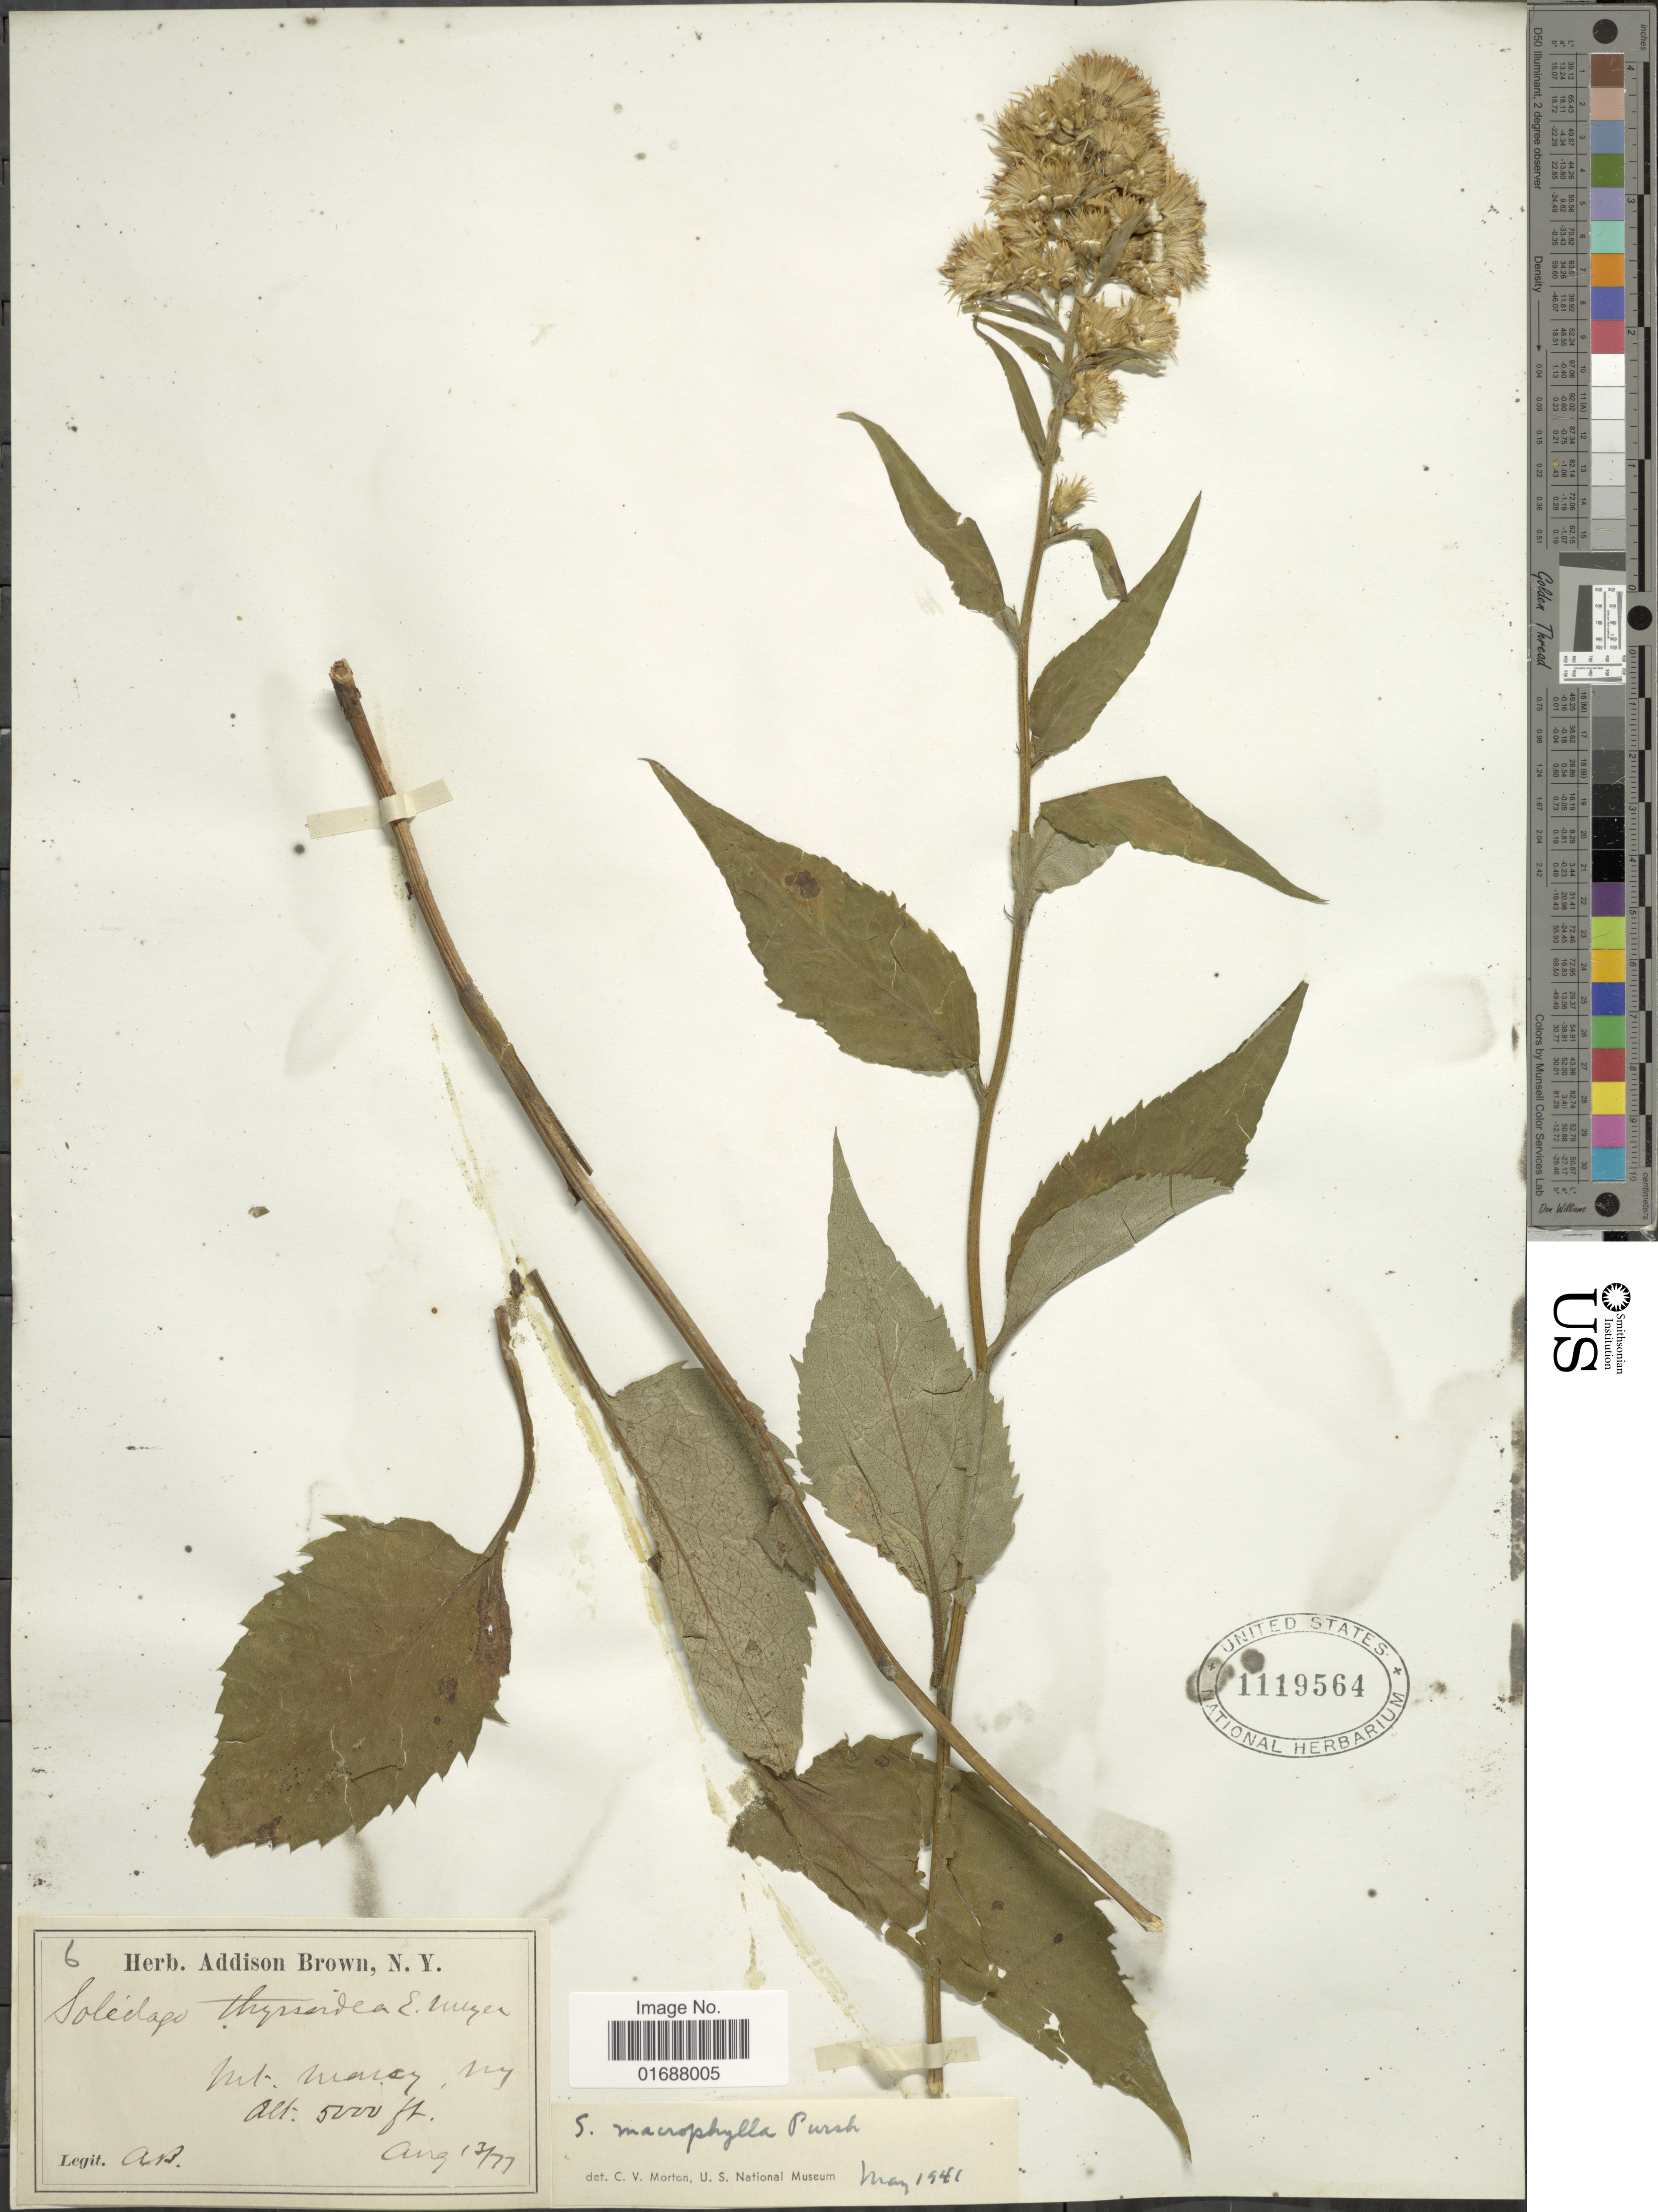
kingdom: Plantae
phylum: Tracheophyta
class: Magnoliopsida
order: Asterales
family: Asteraceae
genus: Solidago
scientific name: Solidago macrophylla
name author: Banks ex Pursh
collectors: A. Brown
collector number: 6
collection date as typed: Transcribed d/m/y: 13/8/77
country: United States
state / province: New York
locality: Mt. Nancy, NY.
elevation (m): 1524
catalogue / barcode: US 1119564